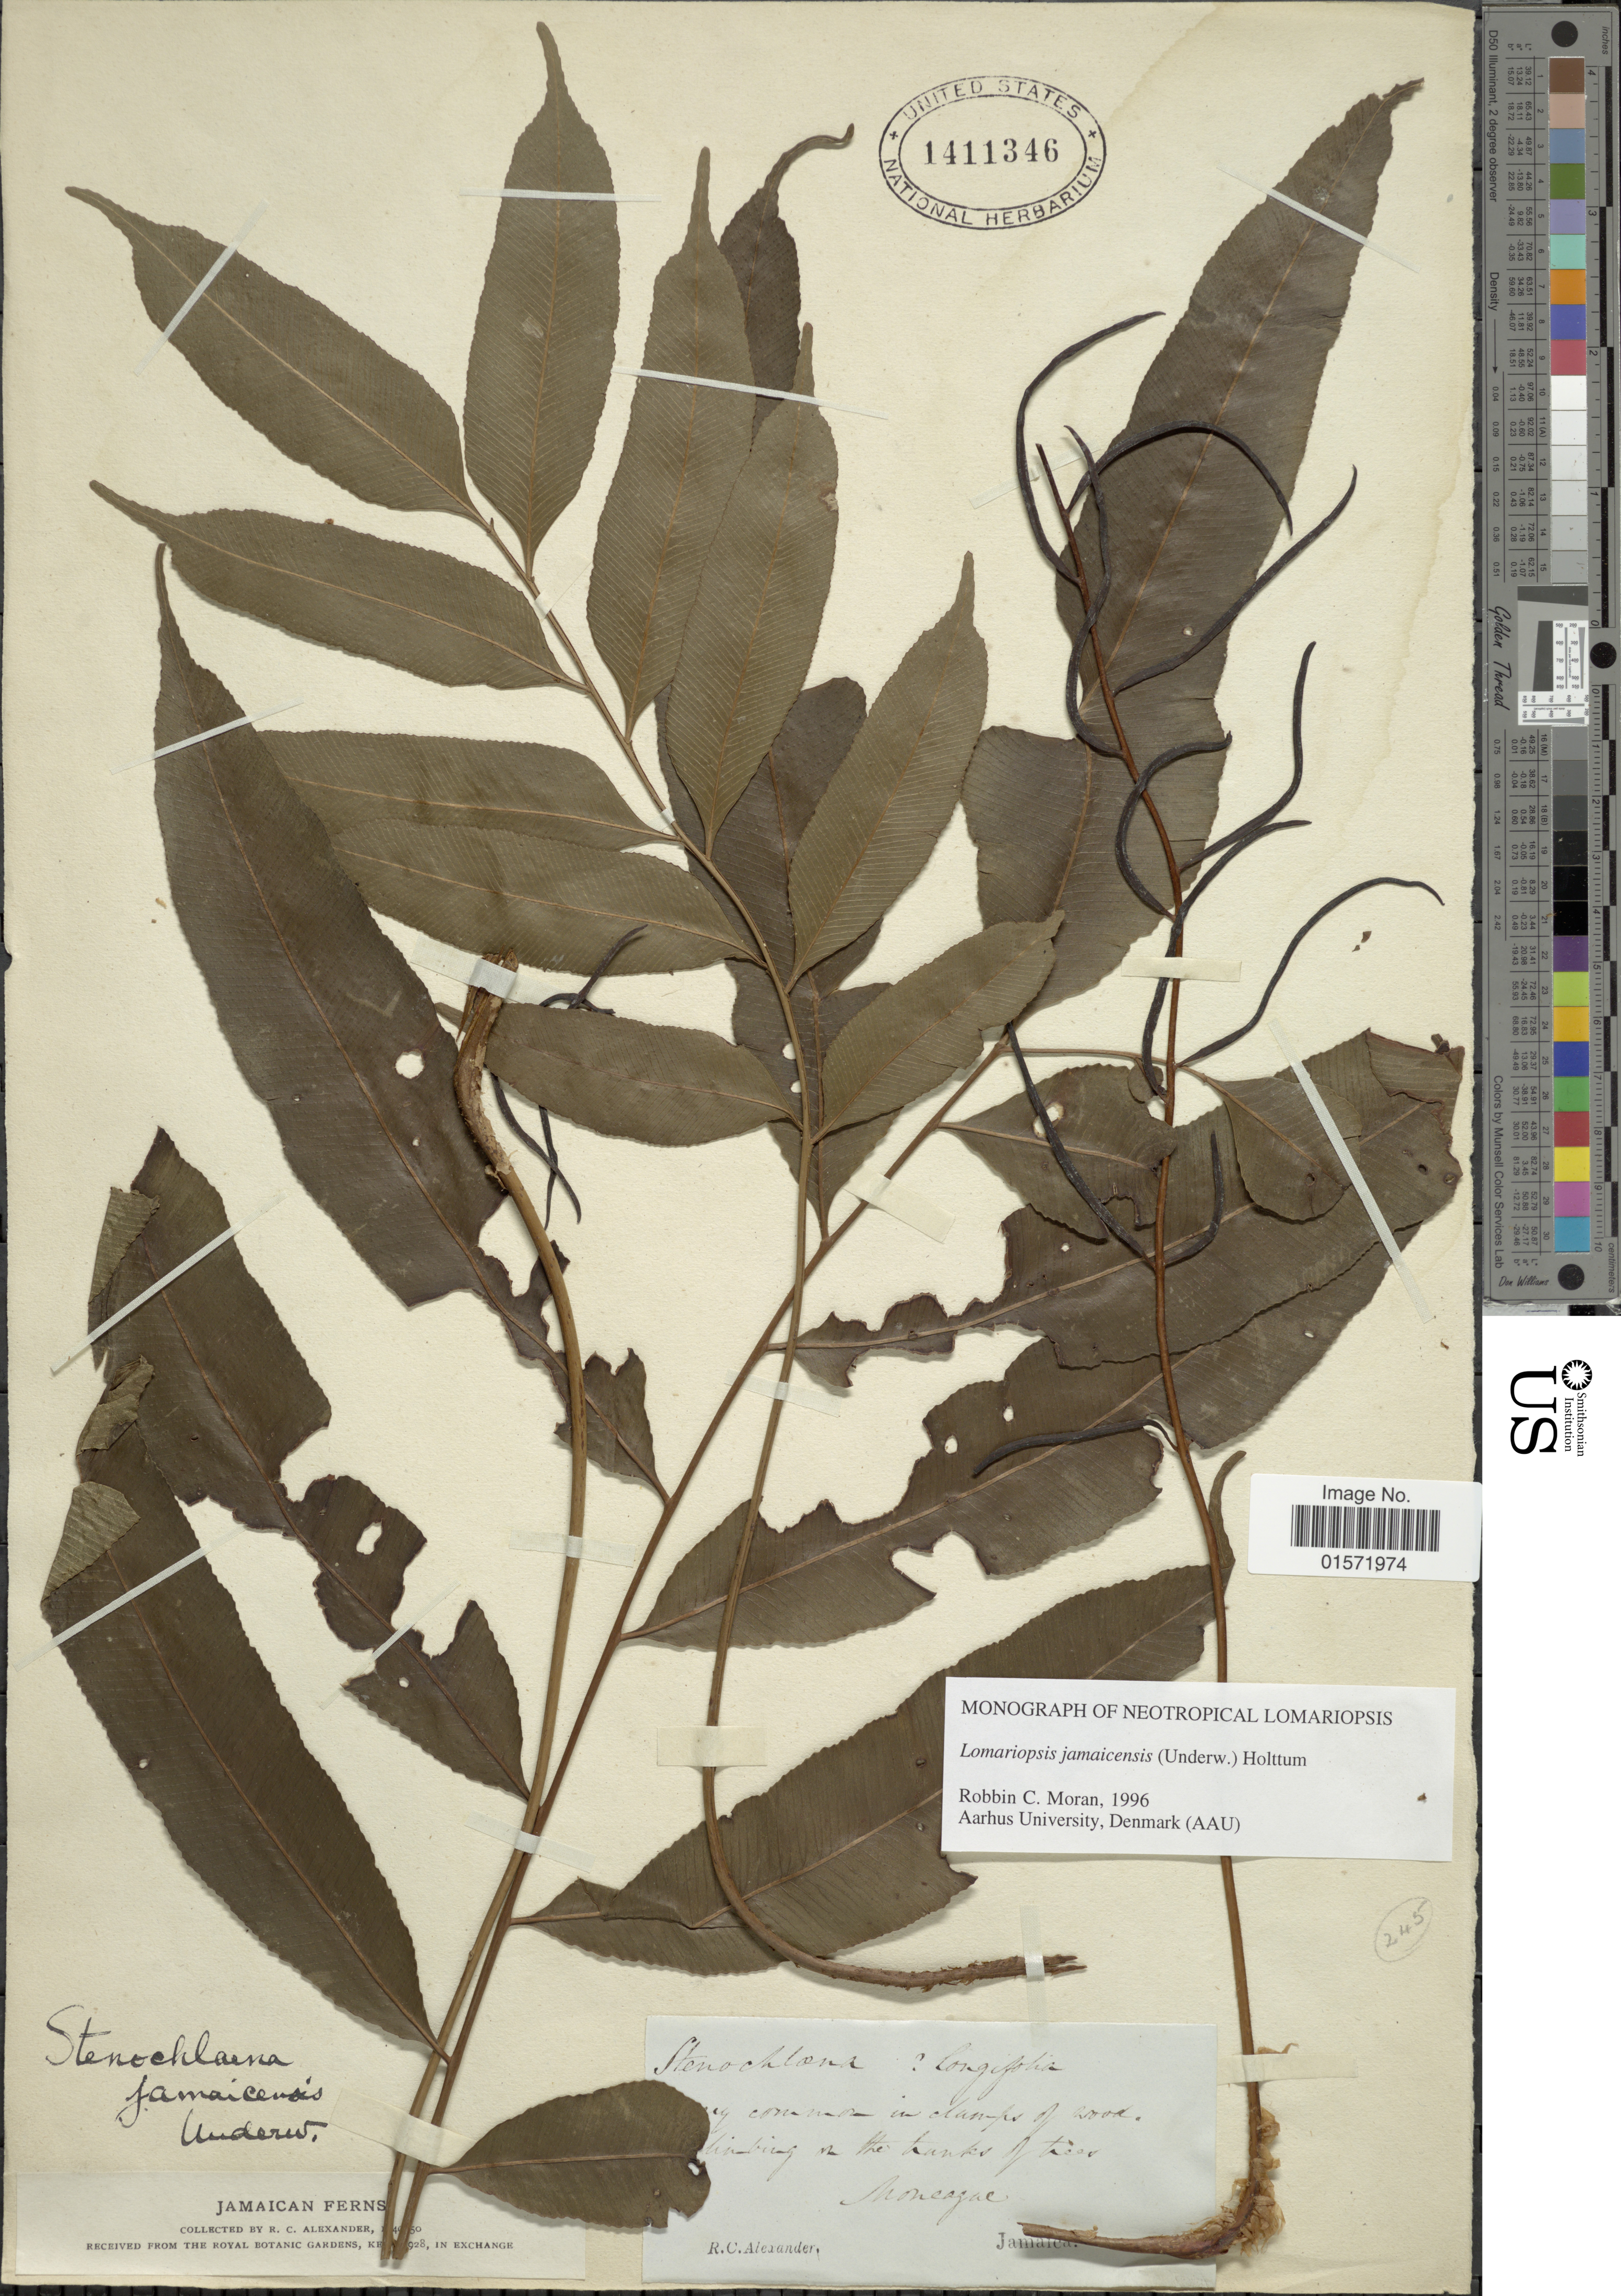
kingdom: Plantae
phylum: Tracheophyta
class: Polypodiopsida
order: Polypodiales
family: Lomariopsidaceae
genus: Lomariopsis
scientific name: Lomariopsis jamaicensis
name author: (Underw.) Holttum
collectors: R. C. Alexander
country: Jamaica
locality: Moneague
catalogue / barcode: US 1411346